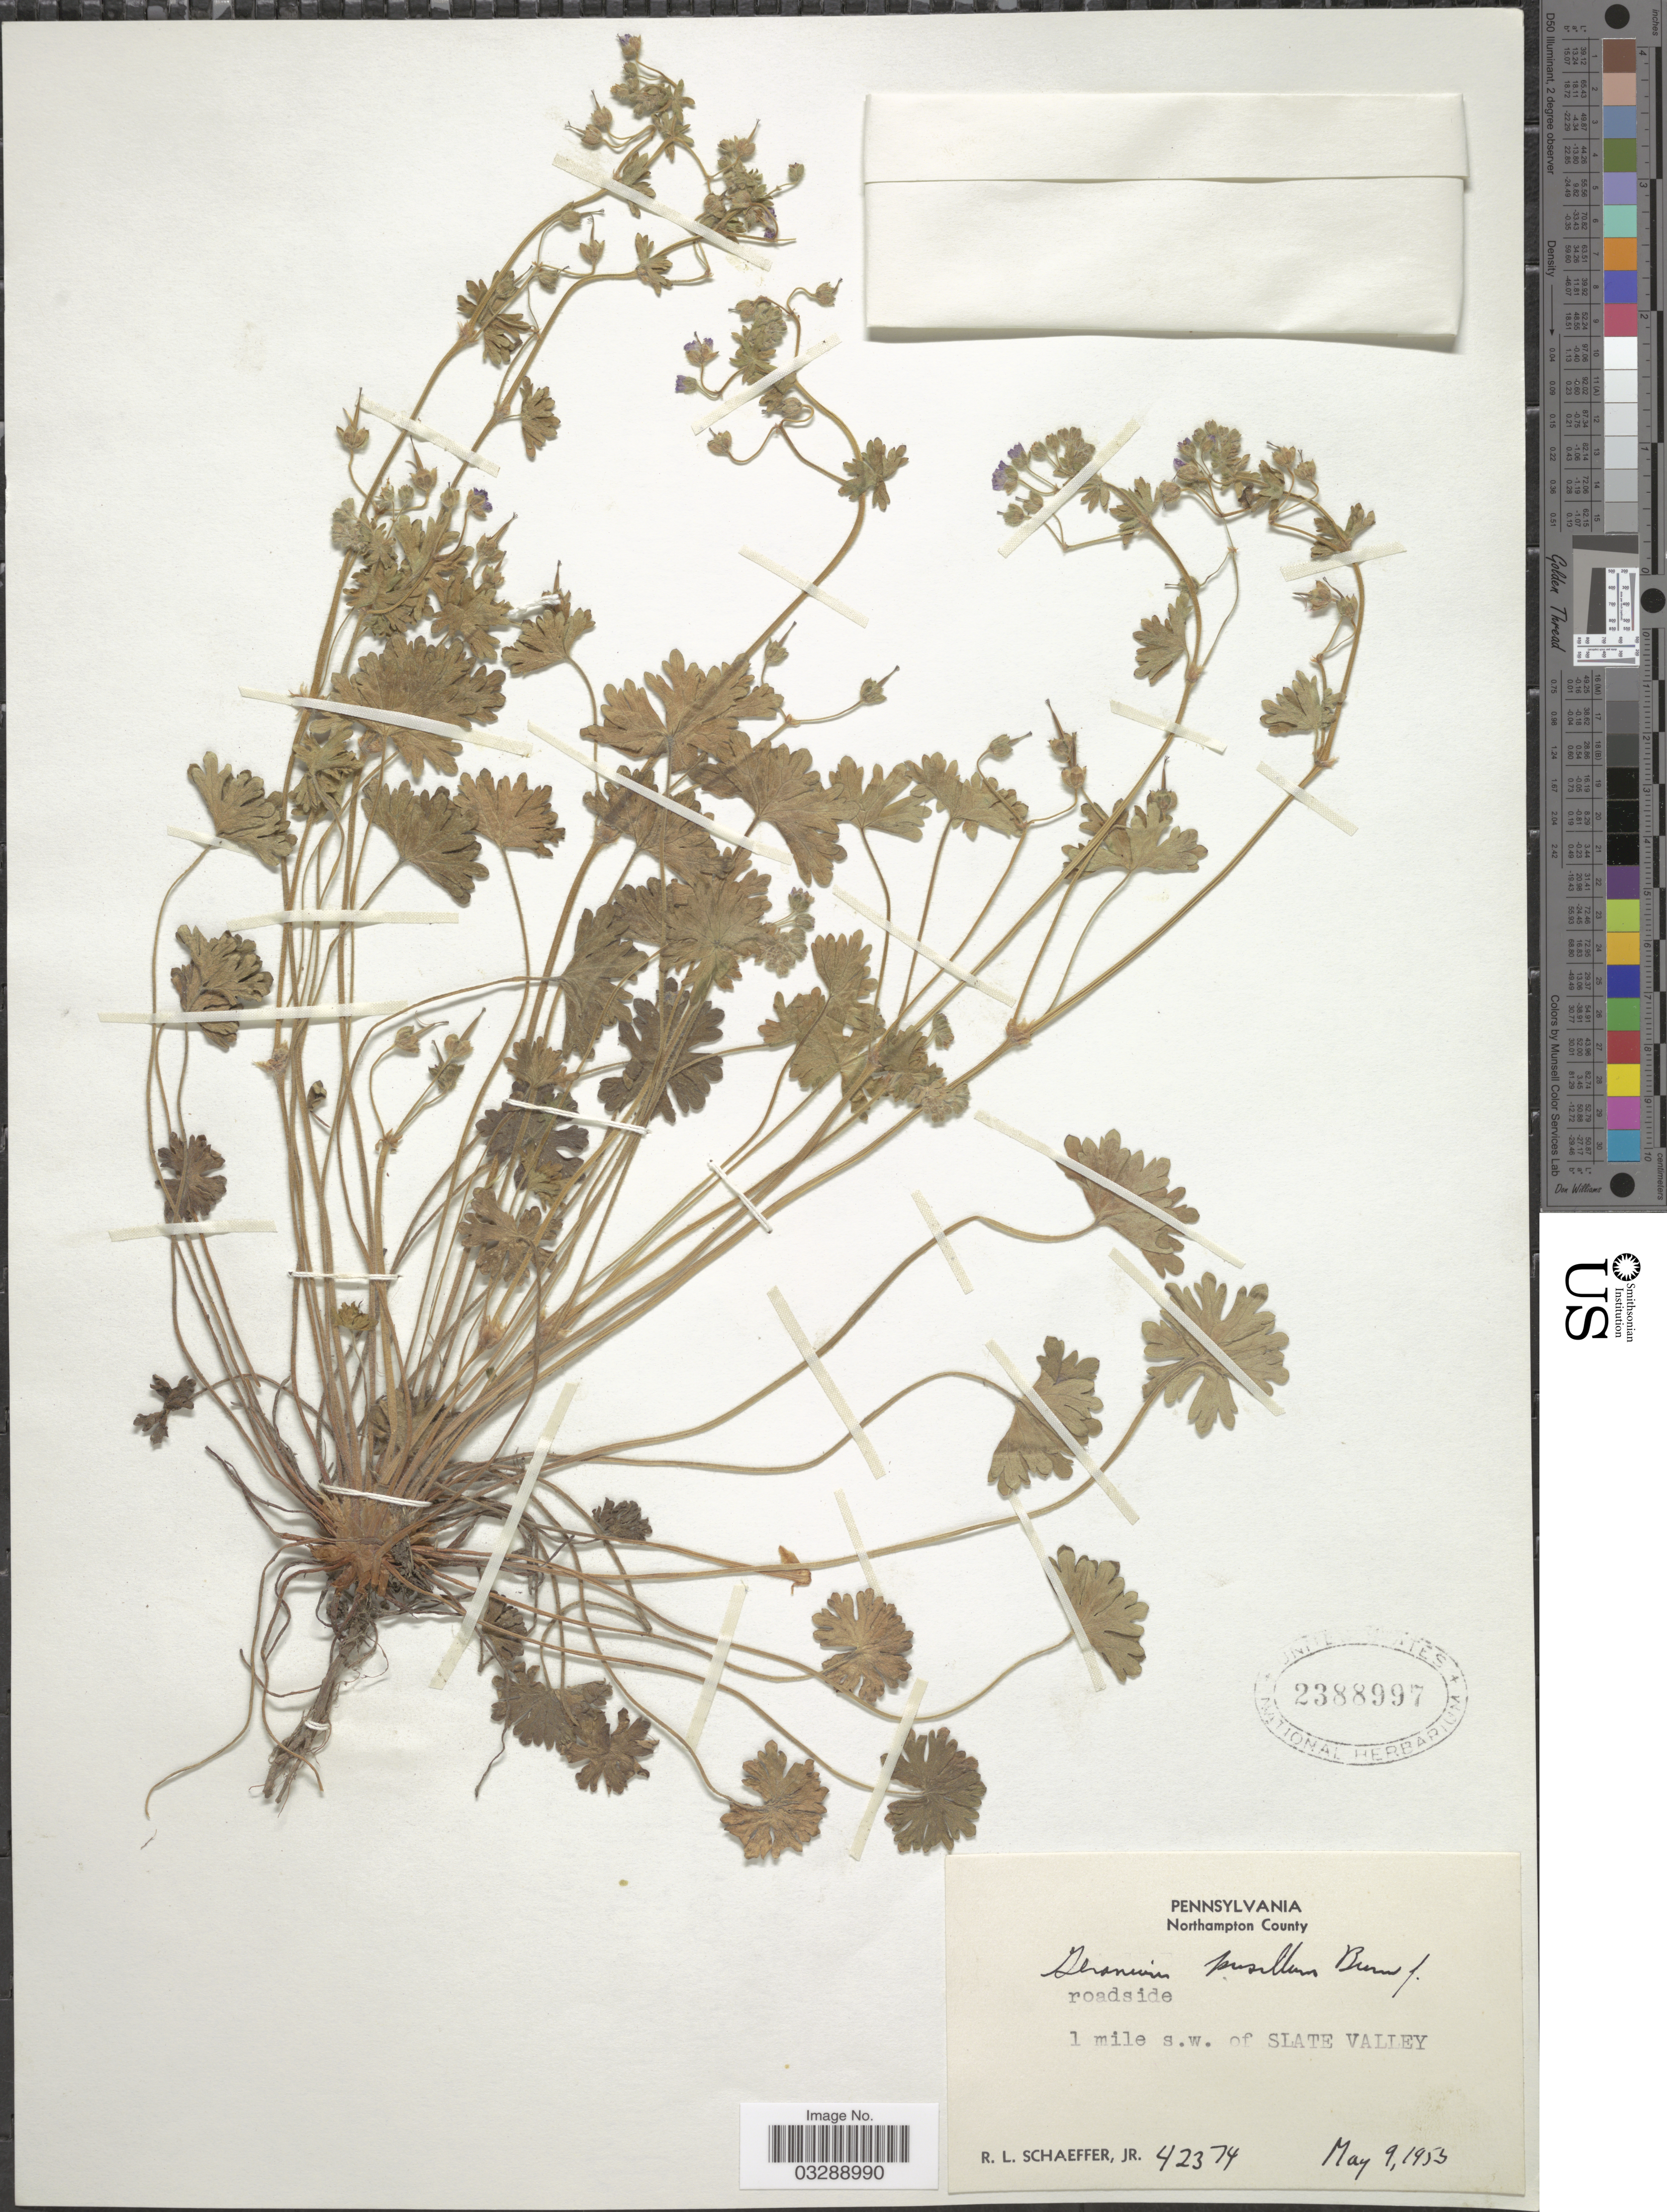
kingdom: Plantae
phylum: Tracheophyta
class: Magnoliopsida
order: Geraniales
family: Geraniaceae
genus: Geranium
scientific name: Geranium pusillum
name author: L.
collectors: R. L. Schaeffer Jr.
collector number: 42374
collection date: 1953-05-09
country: United States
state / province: Pennsylvania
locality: Northampton County. 1 mile s.w. of Slate Valley.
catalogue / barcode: US 2388997